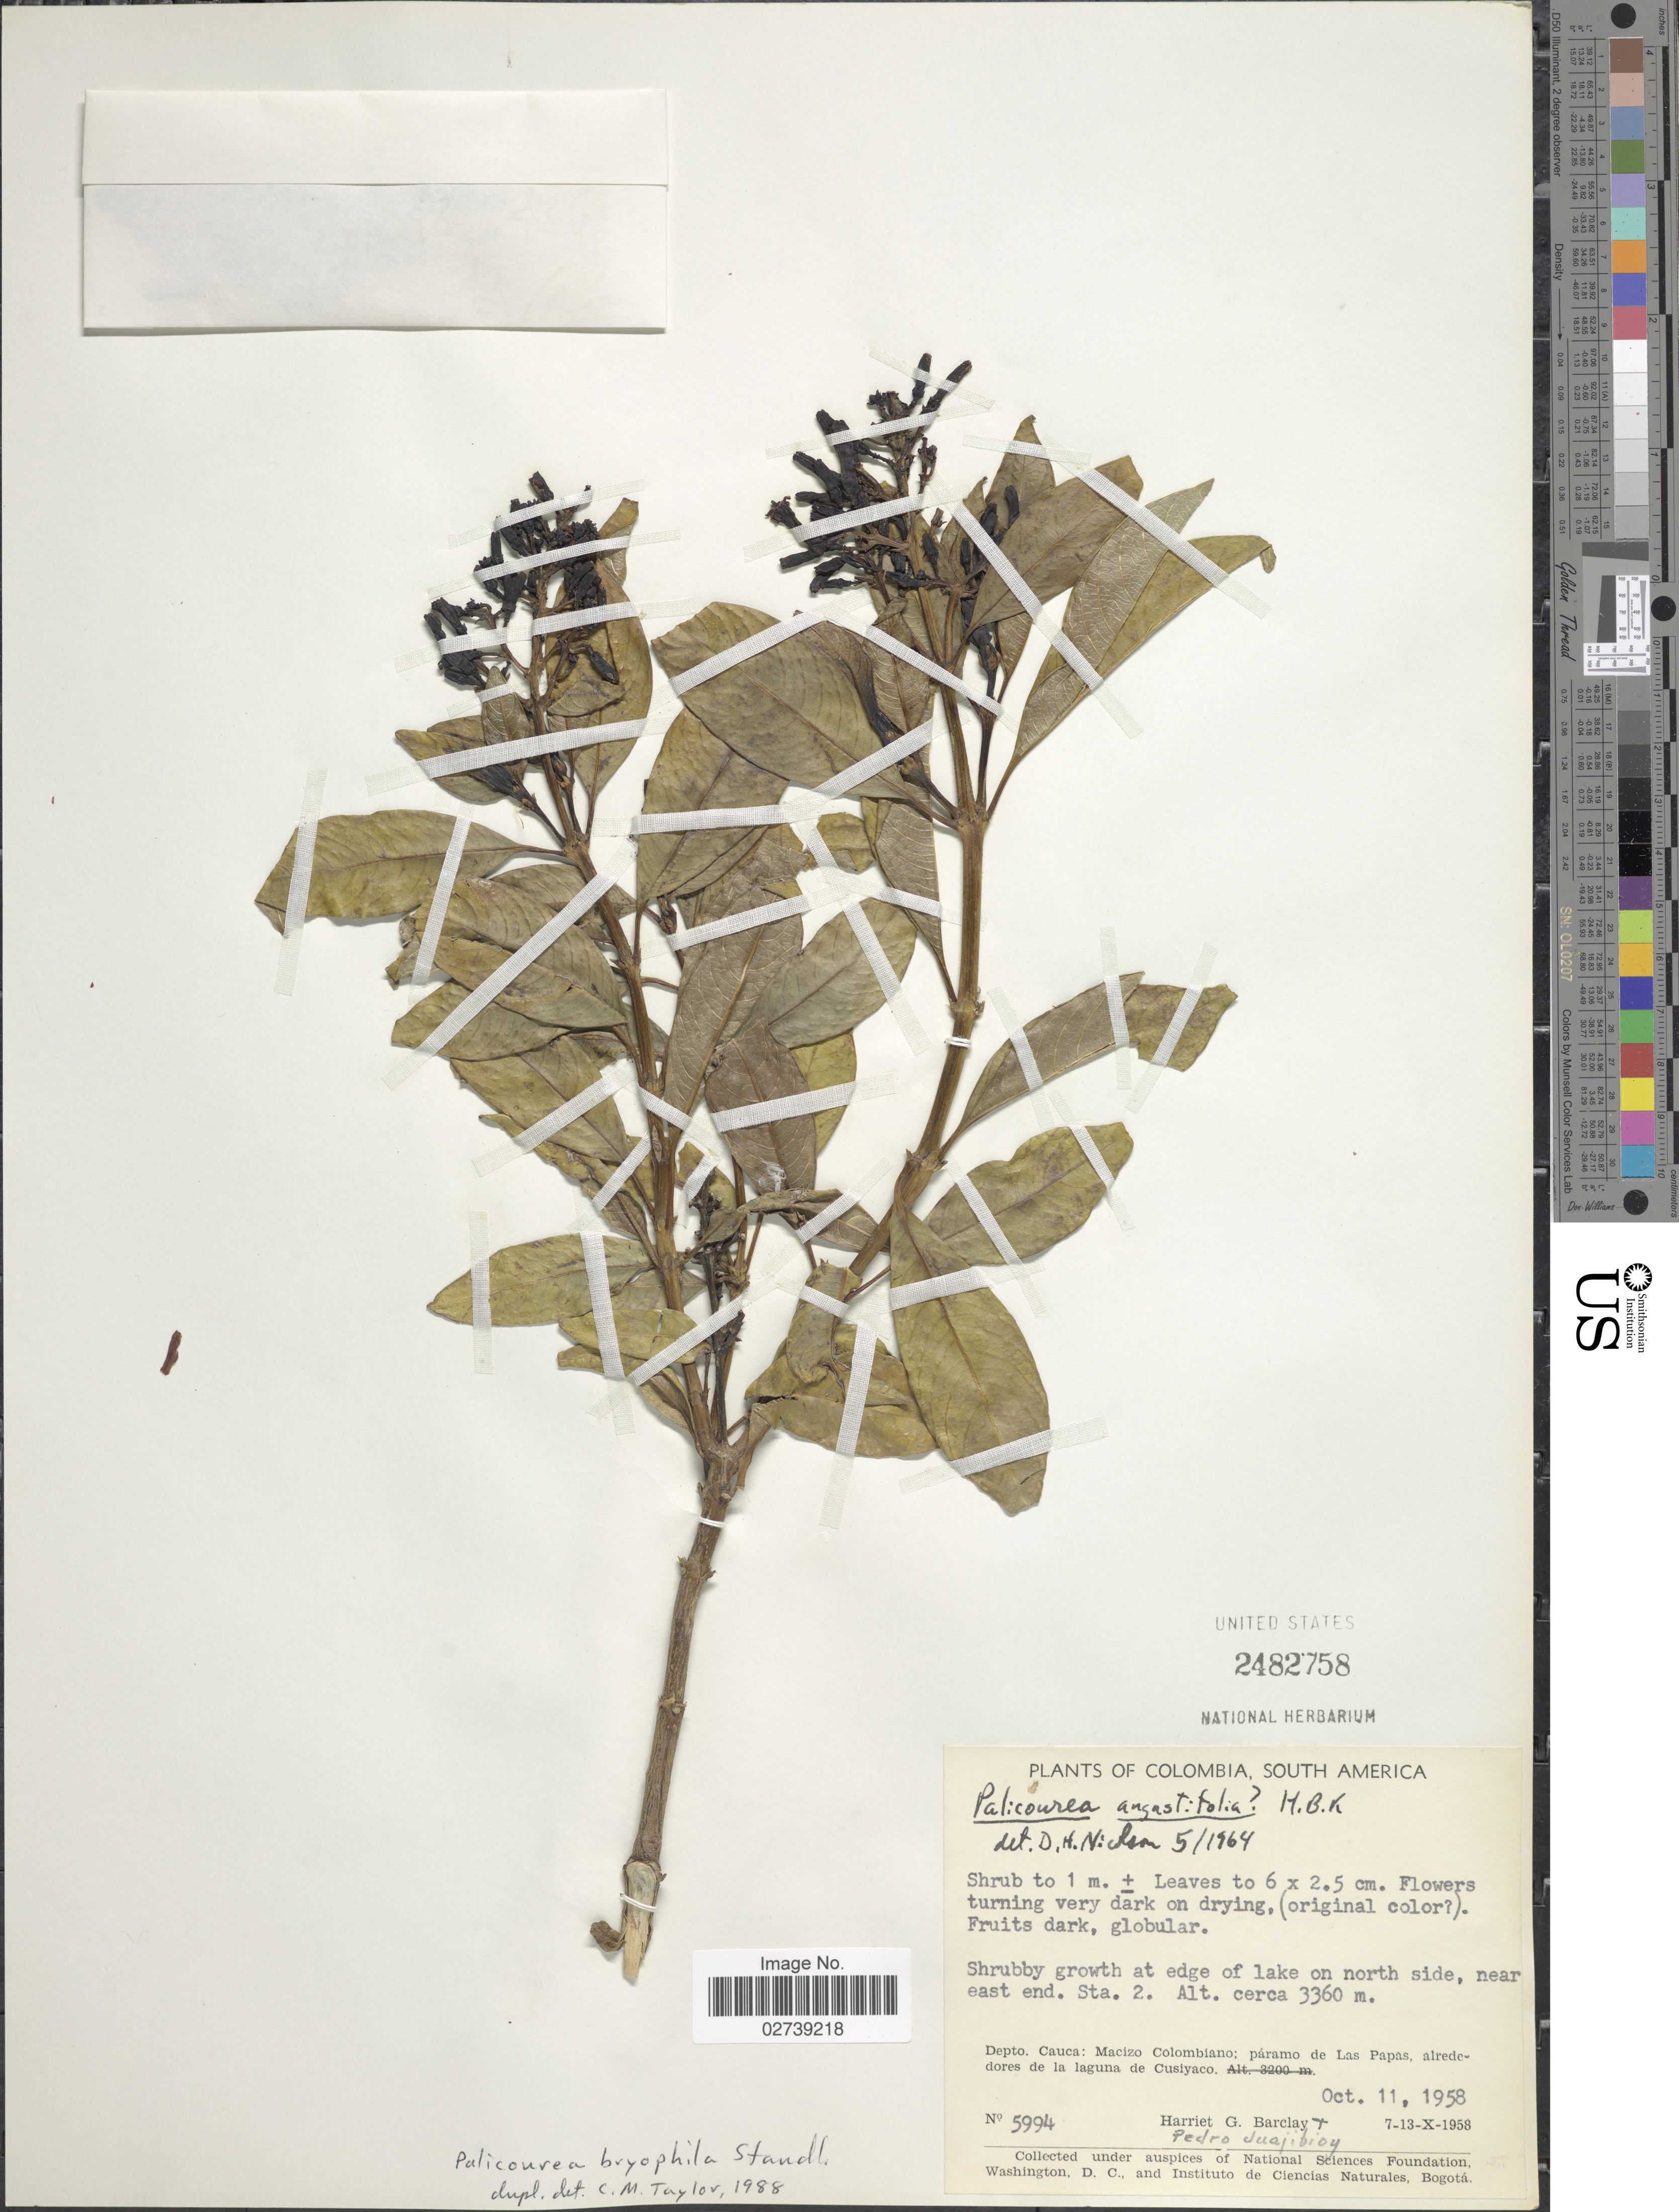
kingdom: Plantae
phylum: Tracheophyta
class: Magnoliopsida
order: Gentianales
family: Rubiaceae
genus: Palicourea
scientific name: Palicourea bryophila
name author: Standl.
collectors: H. G. Barclay & P. Juajibioy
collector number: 5994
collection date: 1958-10-11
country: Colombia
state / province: Cauca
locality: Shrubby growth at edge of lake on north side, near east end. Sta. 2. Dept. Cauca: Macizo Colombiano; paramo de Las Papas, alrededores de la laguna de Cusiyaco.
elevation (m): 3360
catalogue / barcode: US 2482758